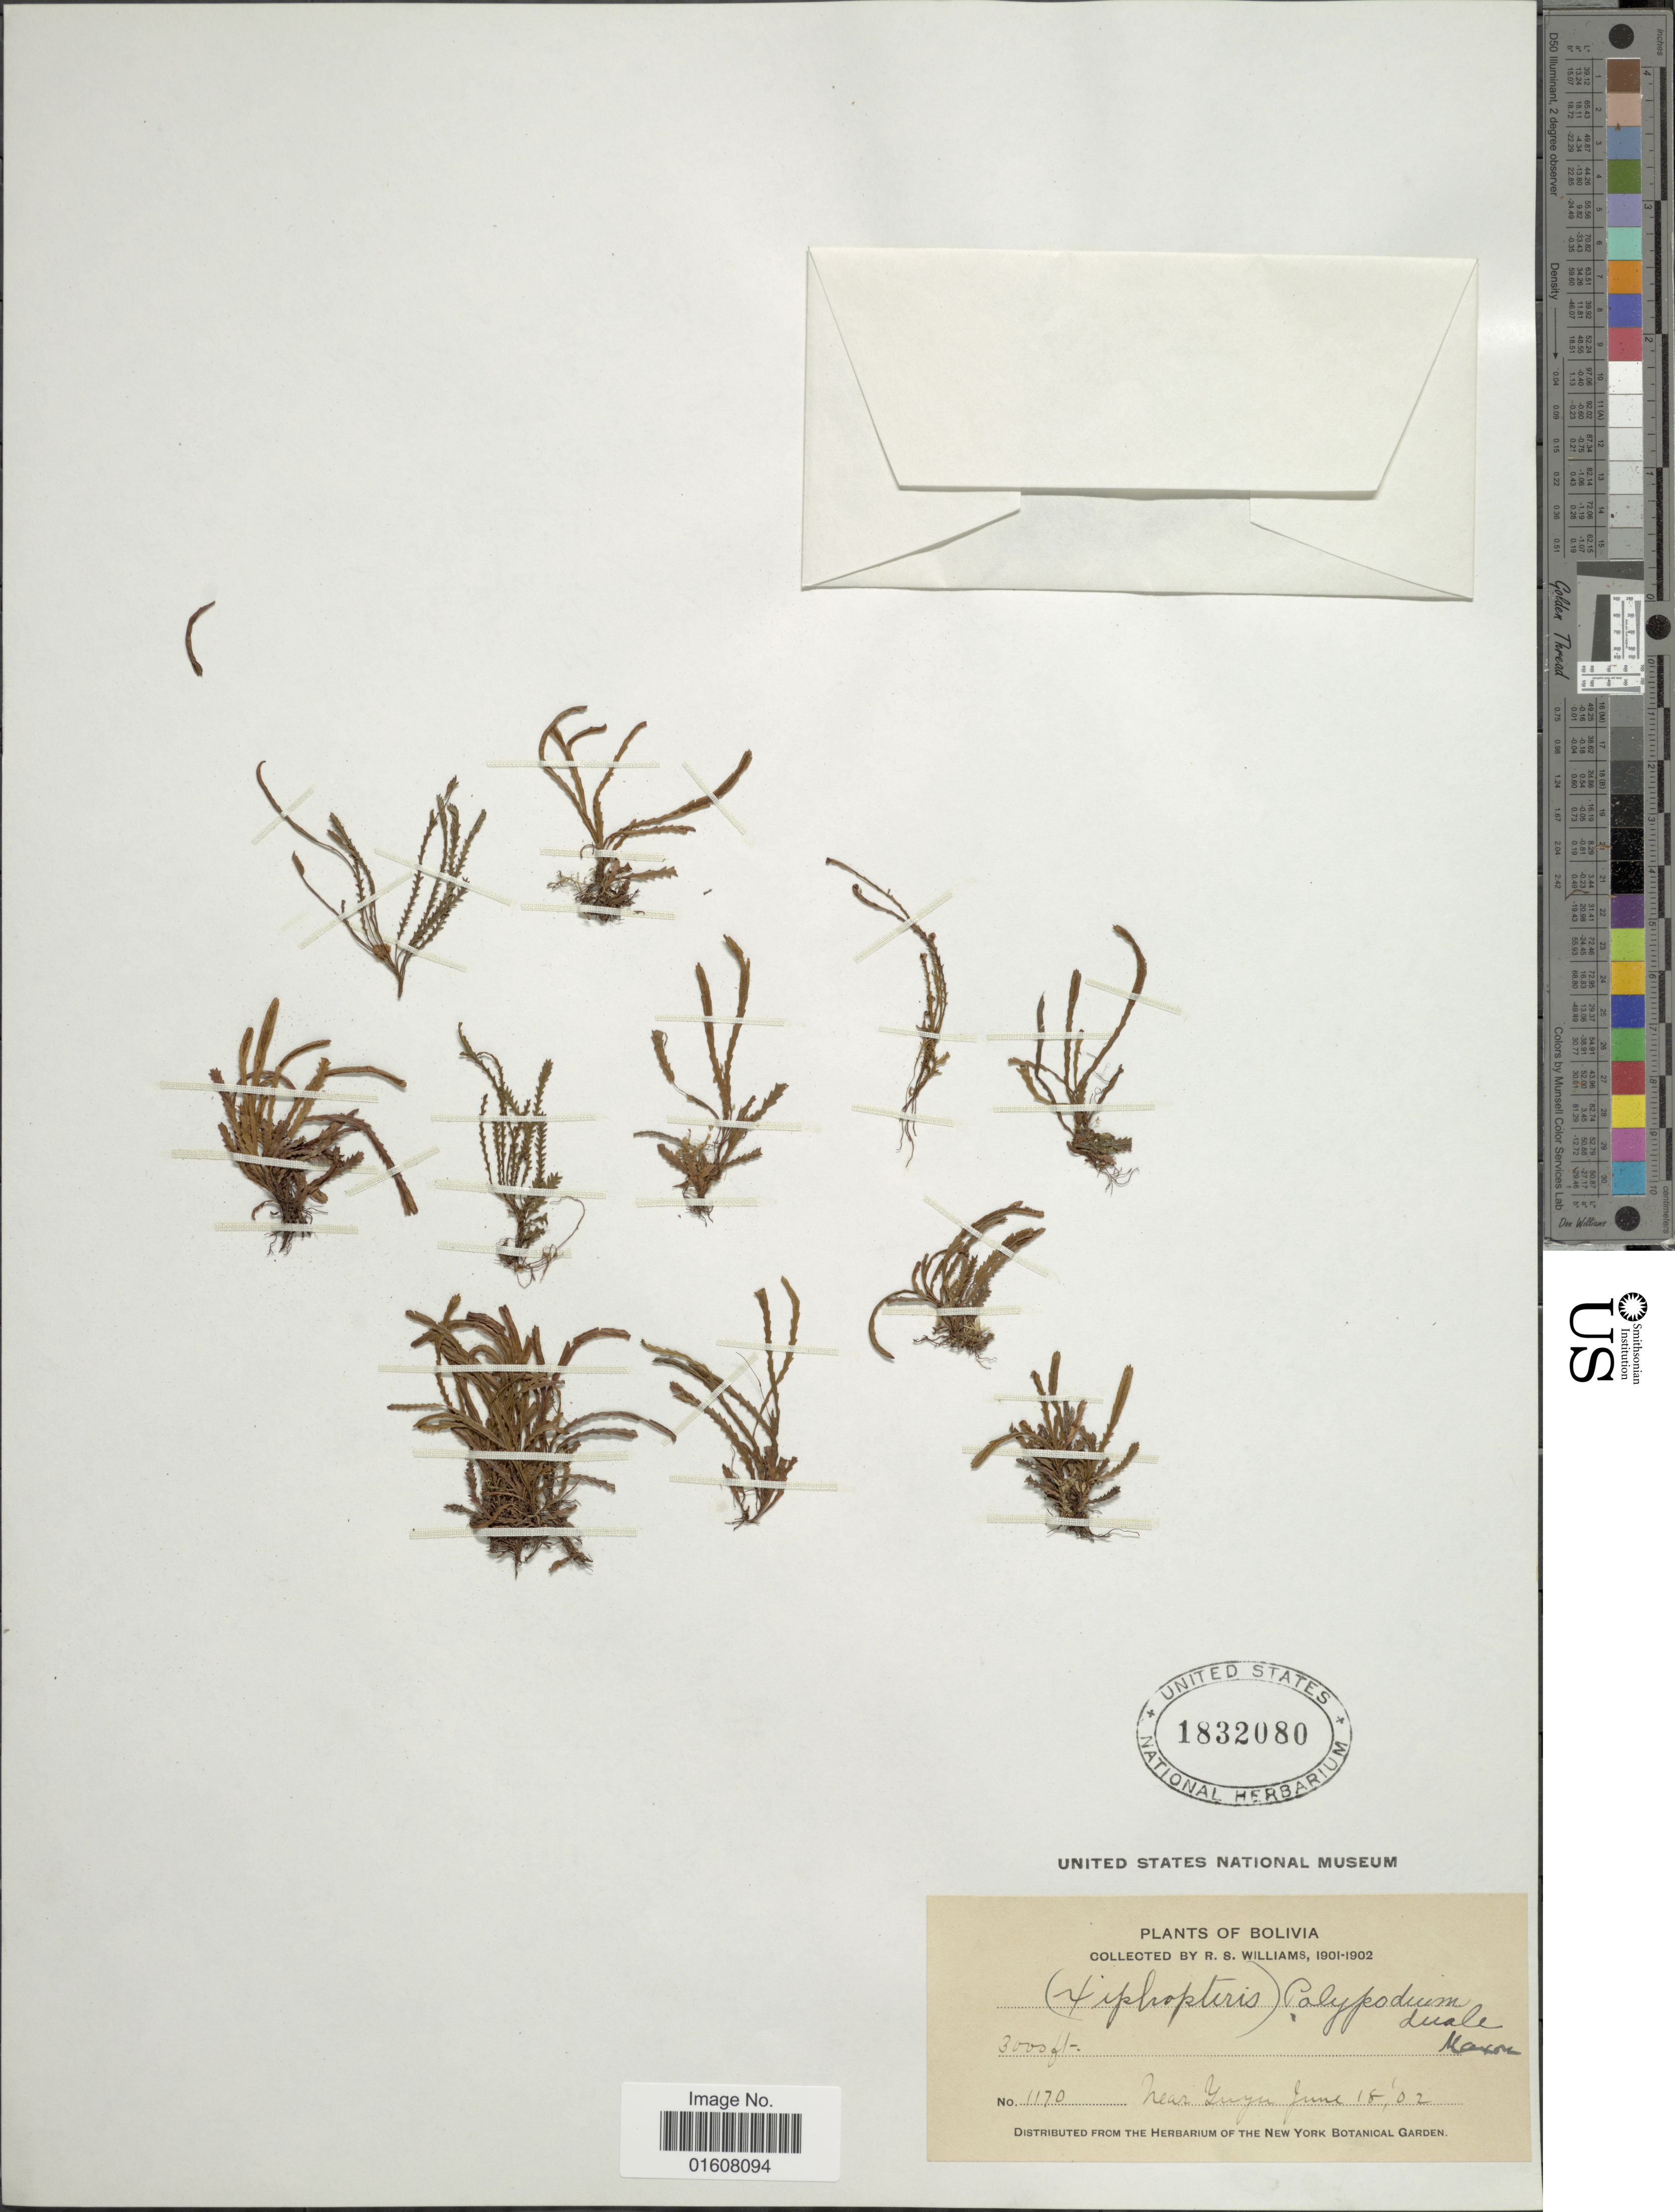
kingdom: Plantae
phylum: Tracheophyta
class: Polypodiopsida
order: Polypodiales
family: Polypodiaceae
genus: Cochlidium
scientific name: Cochlidium serrulatum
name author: (Sw.) L.E. Bishop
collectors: R. S. Williams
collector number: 1170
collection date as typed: June 18, '02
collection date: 1902-06-18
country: Bolivia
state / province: La Paz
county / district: Franz Tamayo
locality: Near Yuyo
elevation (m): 914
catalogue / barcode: US 1832080